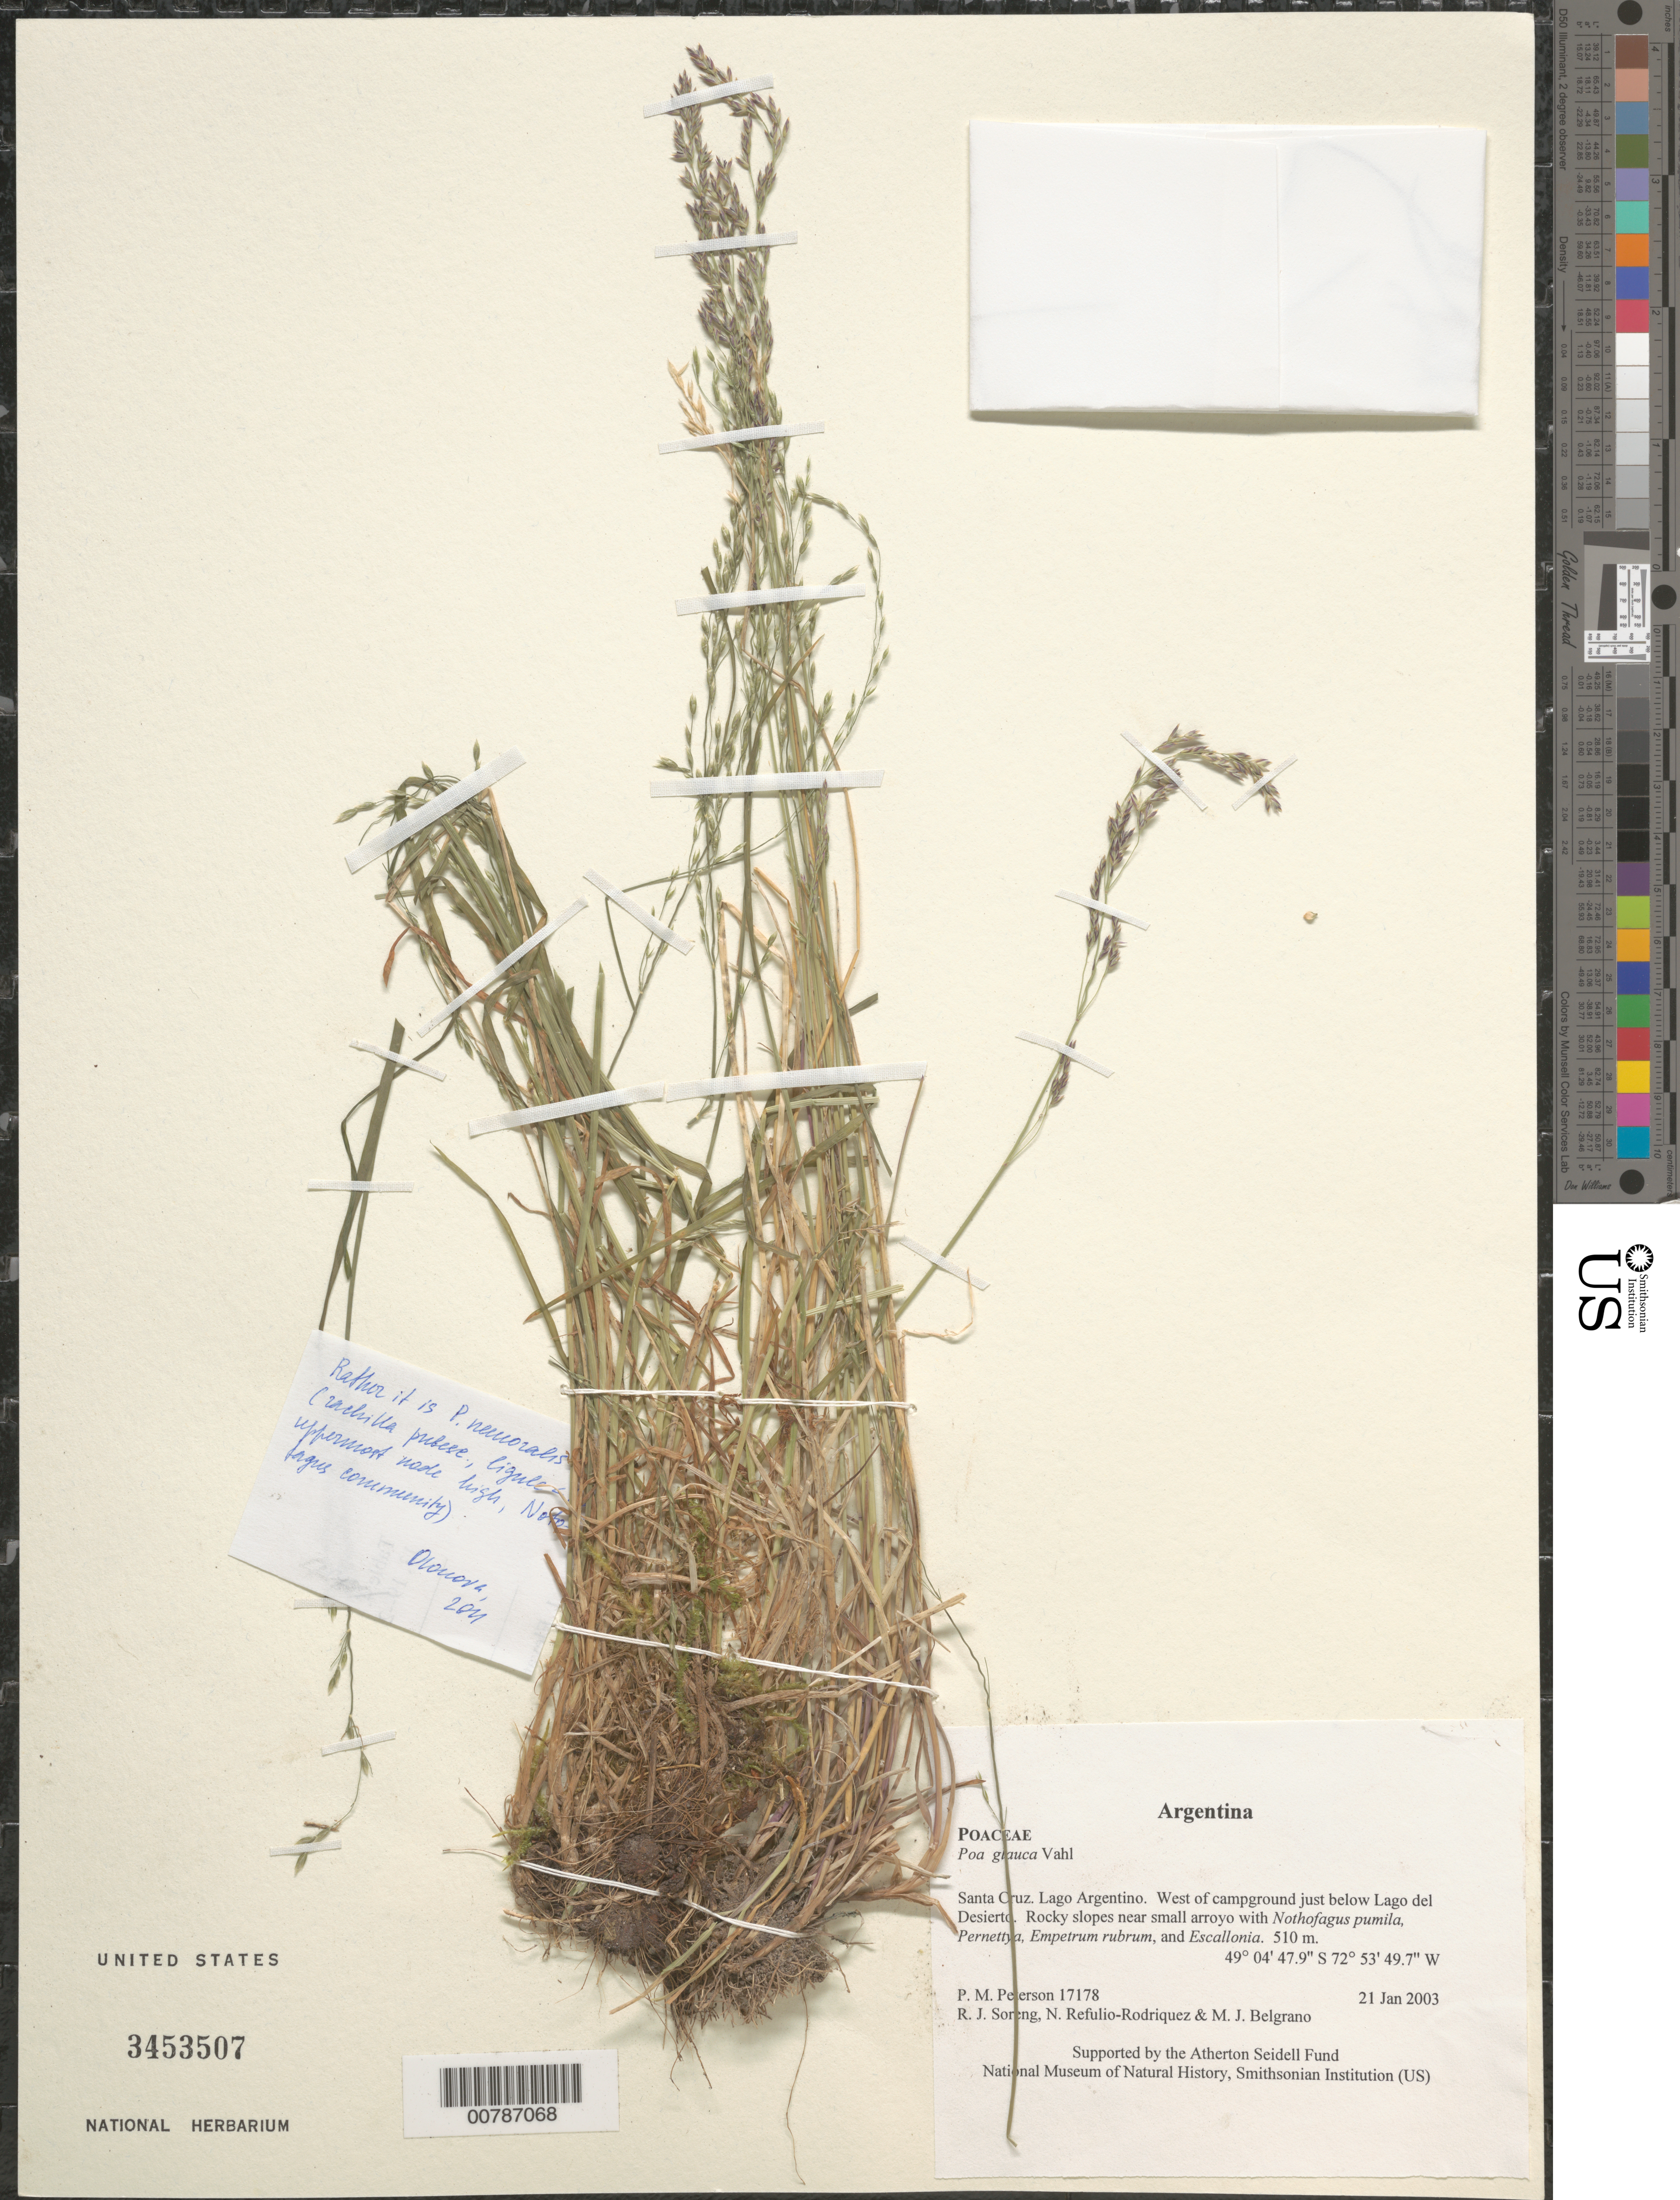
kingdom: Plantae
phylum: Tracheophyta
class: Liliopsida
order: Poales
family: Poaceae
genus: Poa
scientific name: Poa glauca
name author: Vahl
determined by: Soreng, Robert J., Research Associate (BOT), Smithsonian Institution - National Museum of Natural History (UNITED STATES)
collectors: P. M. Peterson, R. J. Soreng, N. Refulio-Rodríguez & M. Belgrano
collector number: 17178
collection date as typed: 21 Jan 2003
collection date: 2003-01-21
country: Argentina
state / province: Santa Cruz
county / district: Lago Argentino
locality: West of campground just below Lago del Desierto. Rocky slopes near small arroyo with Nothofagus pumila, Pernettya, Empetrum rubrum, and Escallonia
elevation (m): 510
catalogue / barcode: US 3453507